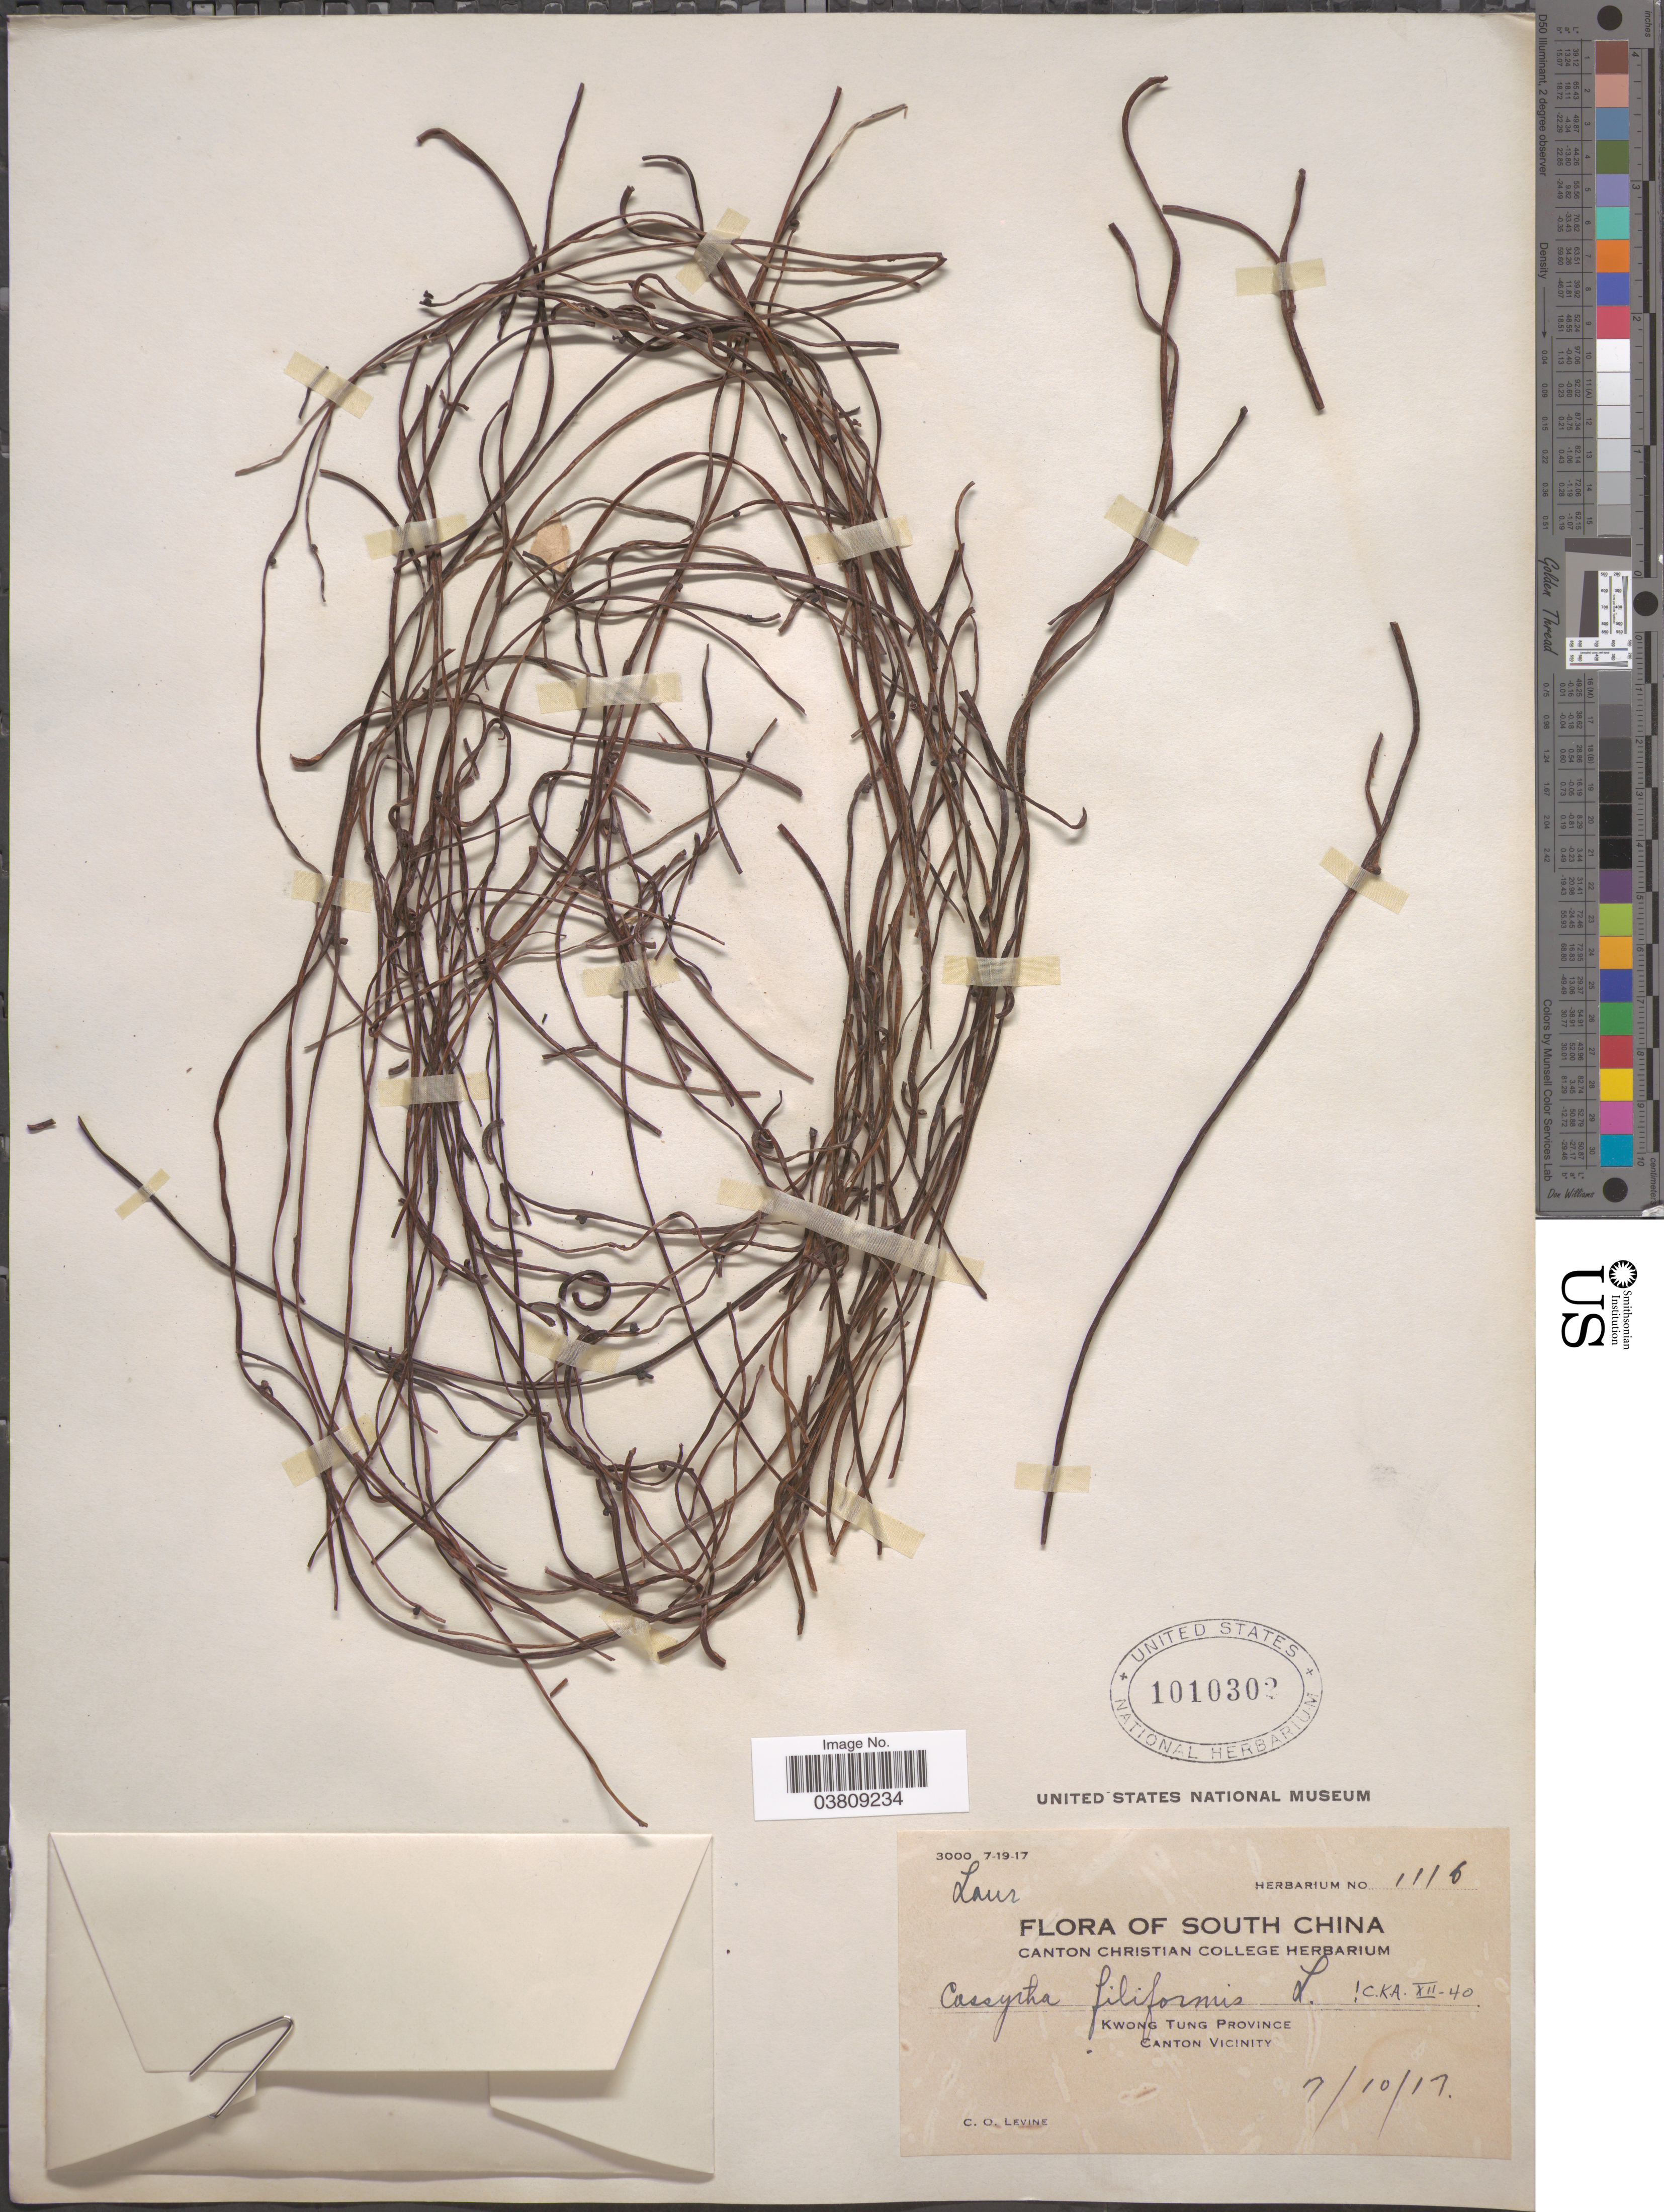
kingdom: Plantae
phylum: Tracheophyta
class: Magnoliopsida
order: Laurales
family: Lauraceae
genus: Cassytha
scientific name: Cassytha filiformis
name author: L.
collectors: C. O. Levine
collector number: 1116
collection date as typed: Transcribed d/m/y: 7/10/17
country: China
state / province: Guangdong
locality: South China. Kwong Tung Province, Canton Vicinity.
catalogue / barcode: US 1010302